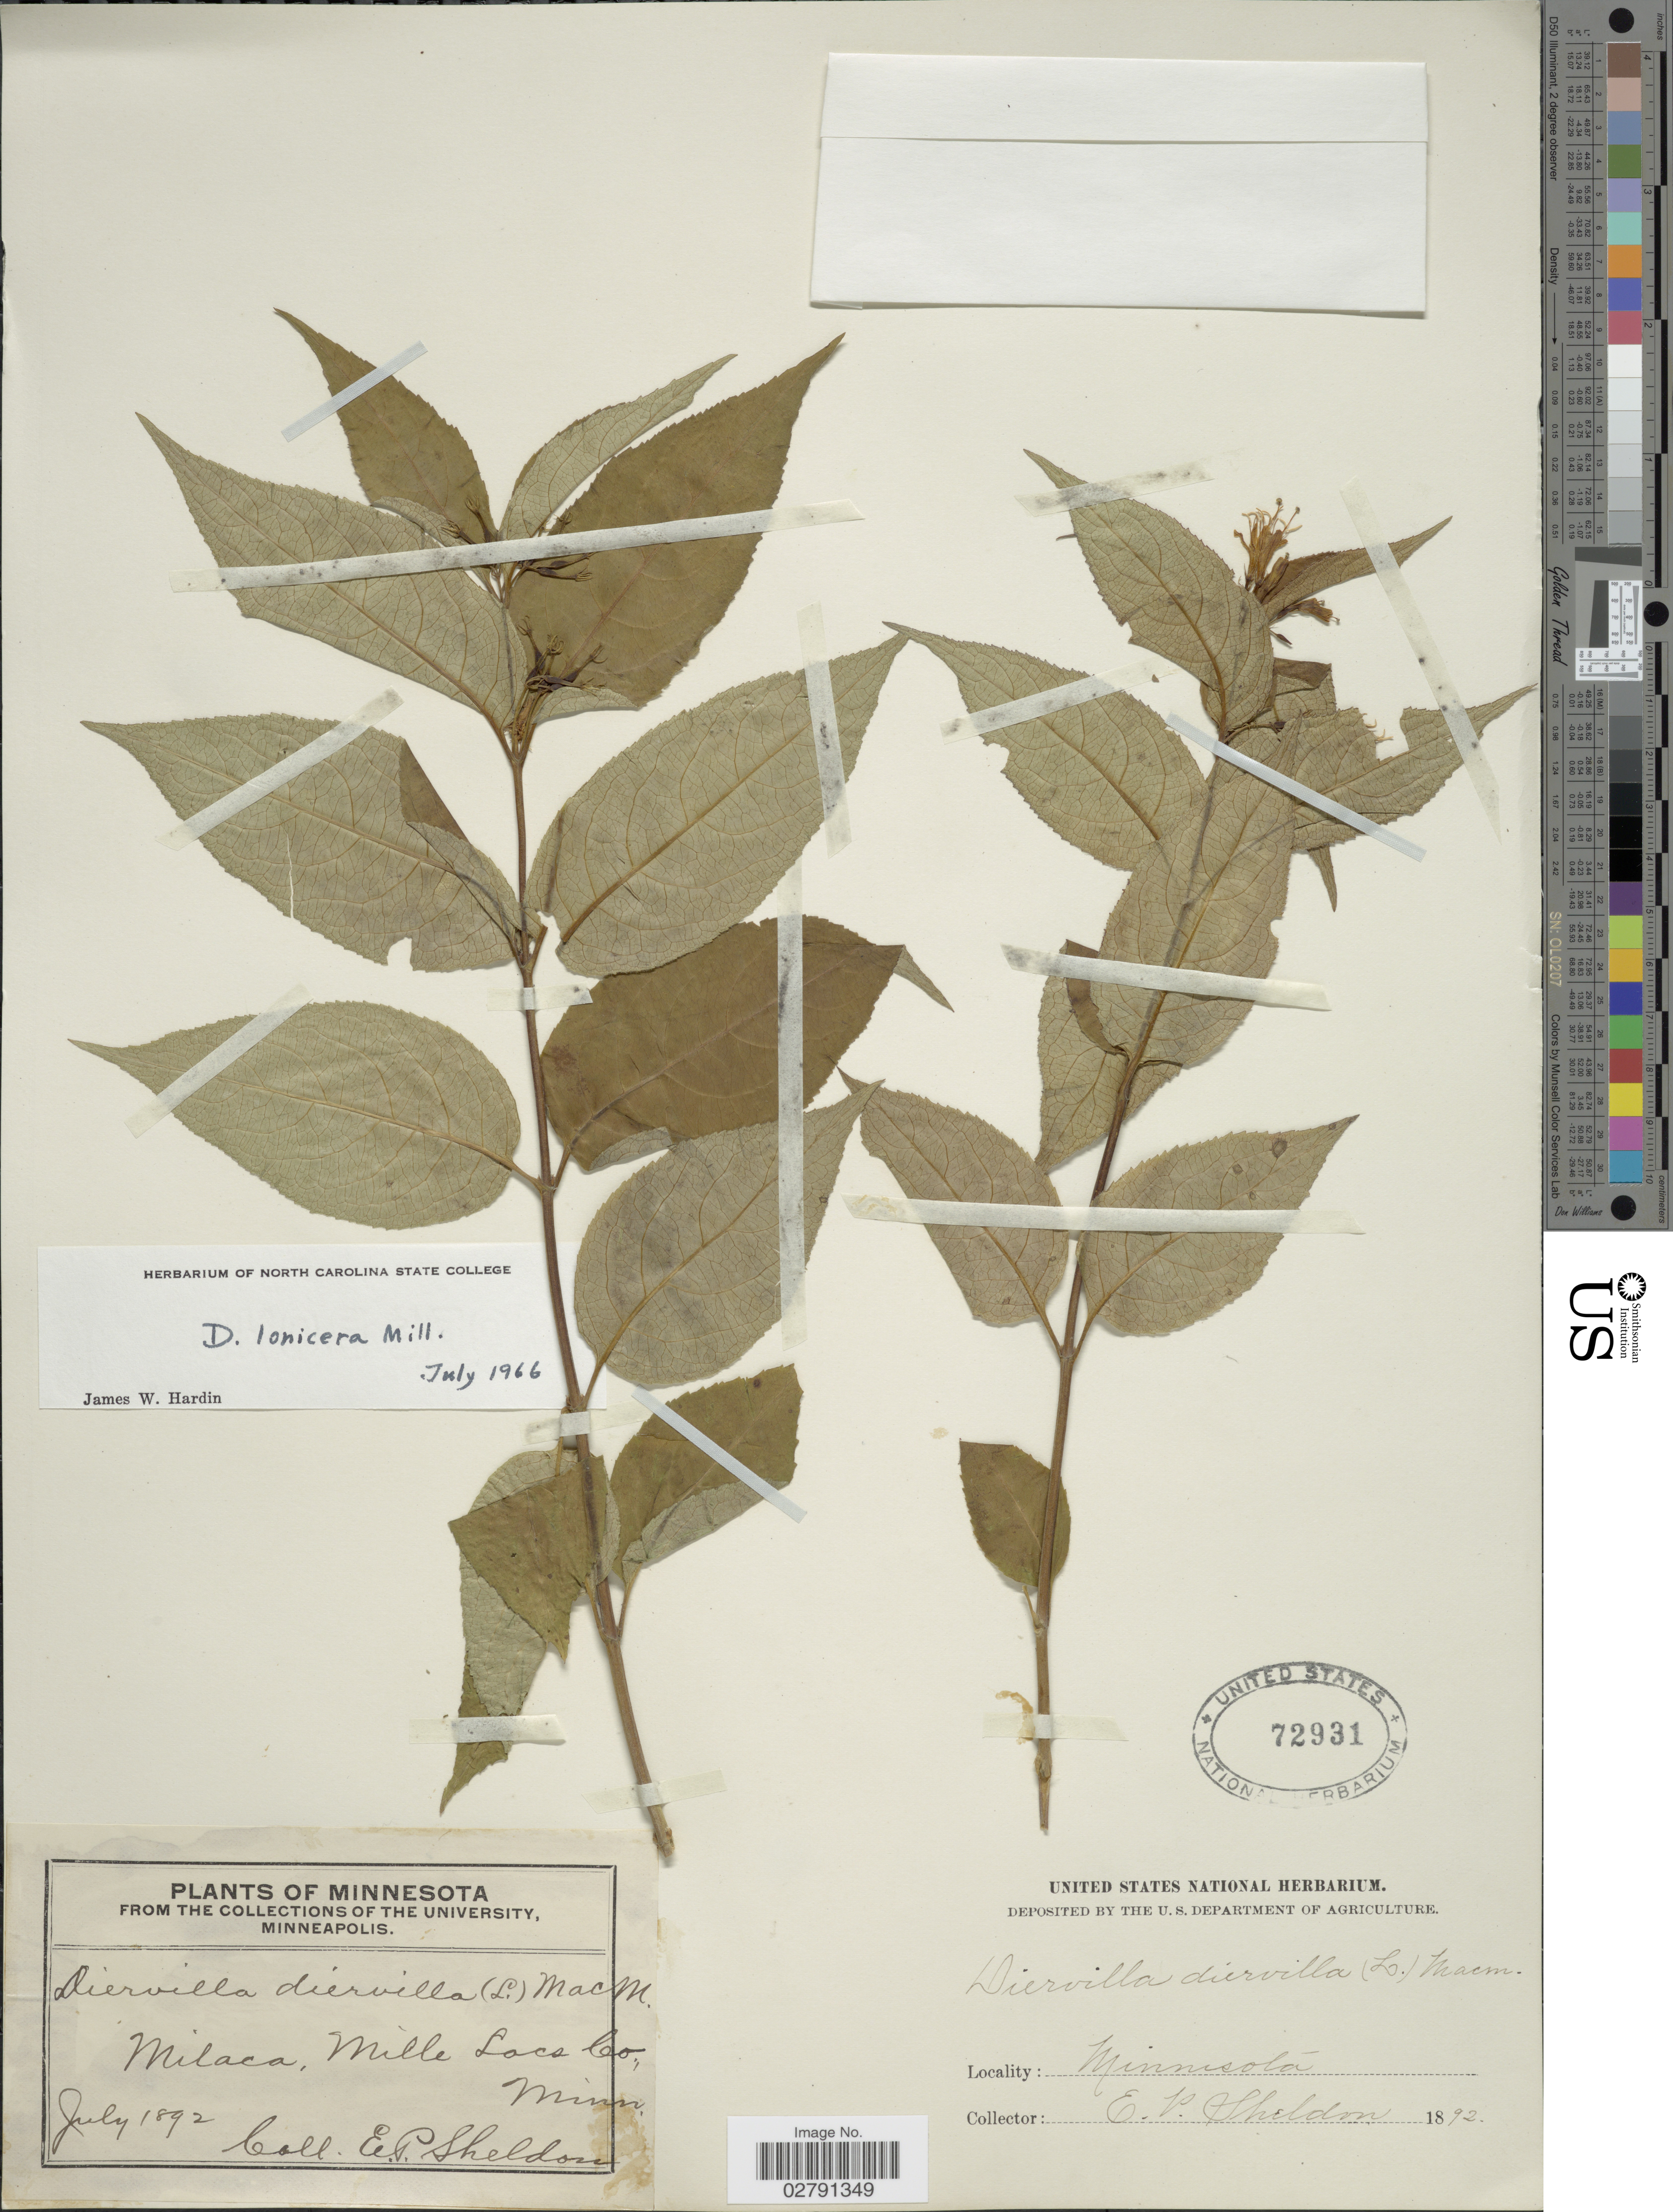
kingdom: Plantae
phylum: Tracheophyta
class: Magnoliopsida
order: Dipsacales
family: Caprifoliaceae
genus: Diervilla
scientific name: Diervilla lonicera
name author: Mill.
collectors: E. P. Sheldon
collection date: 1892-07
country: United States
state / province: Minnesota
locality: Milaca, Mille Lacs Co.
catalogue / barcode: US 72931